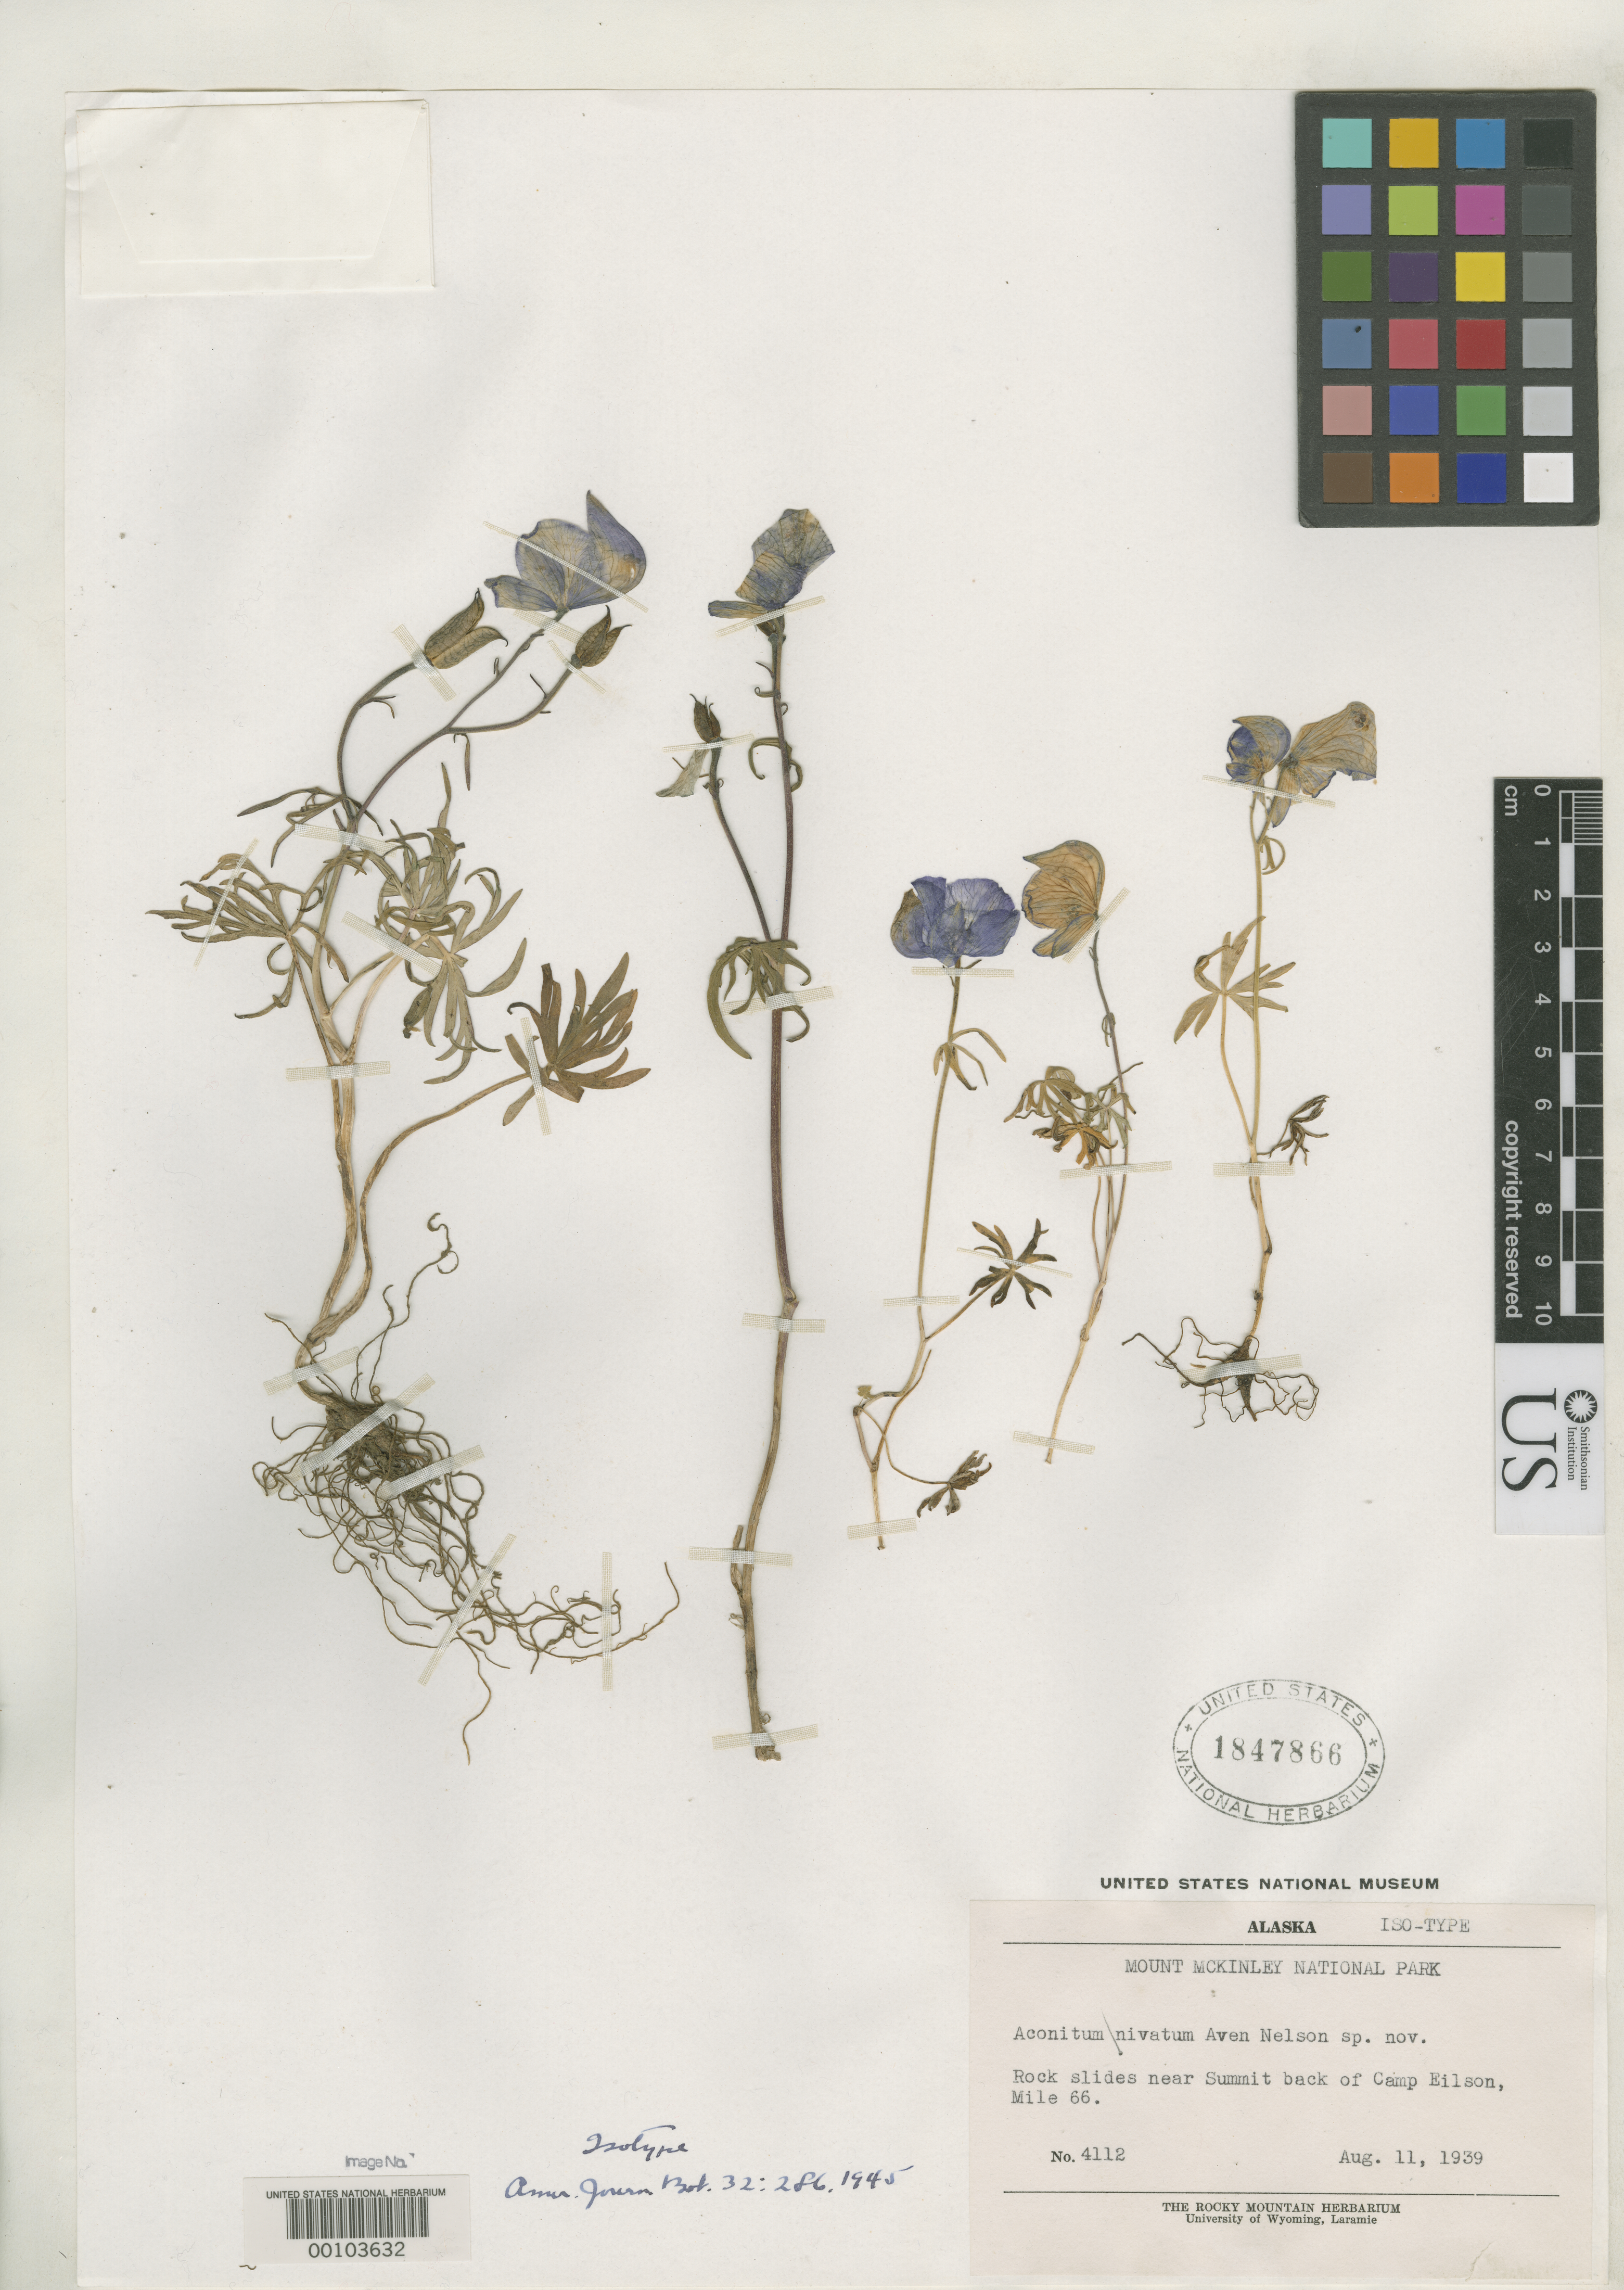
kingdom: Plantae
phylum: Tracheophyta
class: Magnoliopsida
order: Ranunculales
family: Ranunculaceae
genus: Aconitum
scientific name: Aconitum nivatum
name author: A. Nelson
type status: Isotype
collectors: A. Nelson & R. A. Nelson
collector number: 4112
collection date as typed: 12 Aug 1939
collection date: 1939-08-12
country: United States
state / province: Alaska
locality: Mt. McKinley National Park.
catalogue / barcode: US 1847866